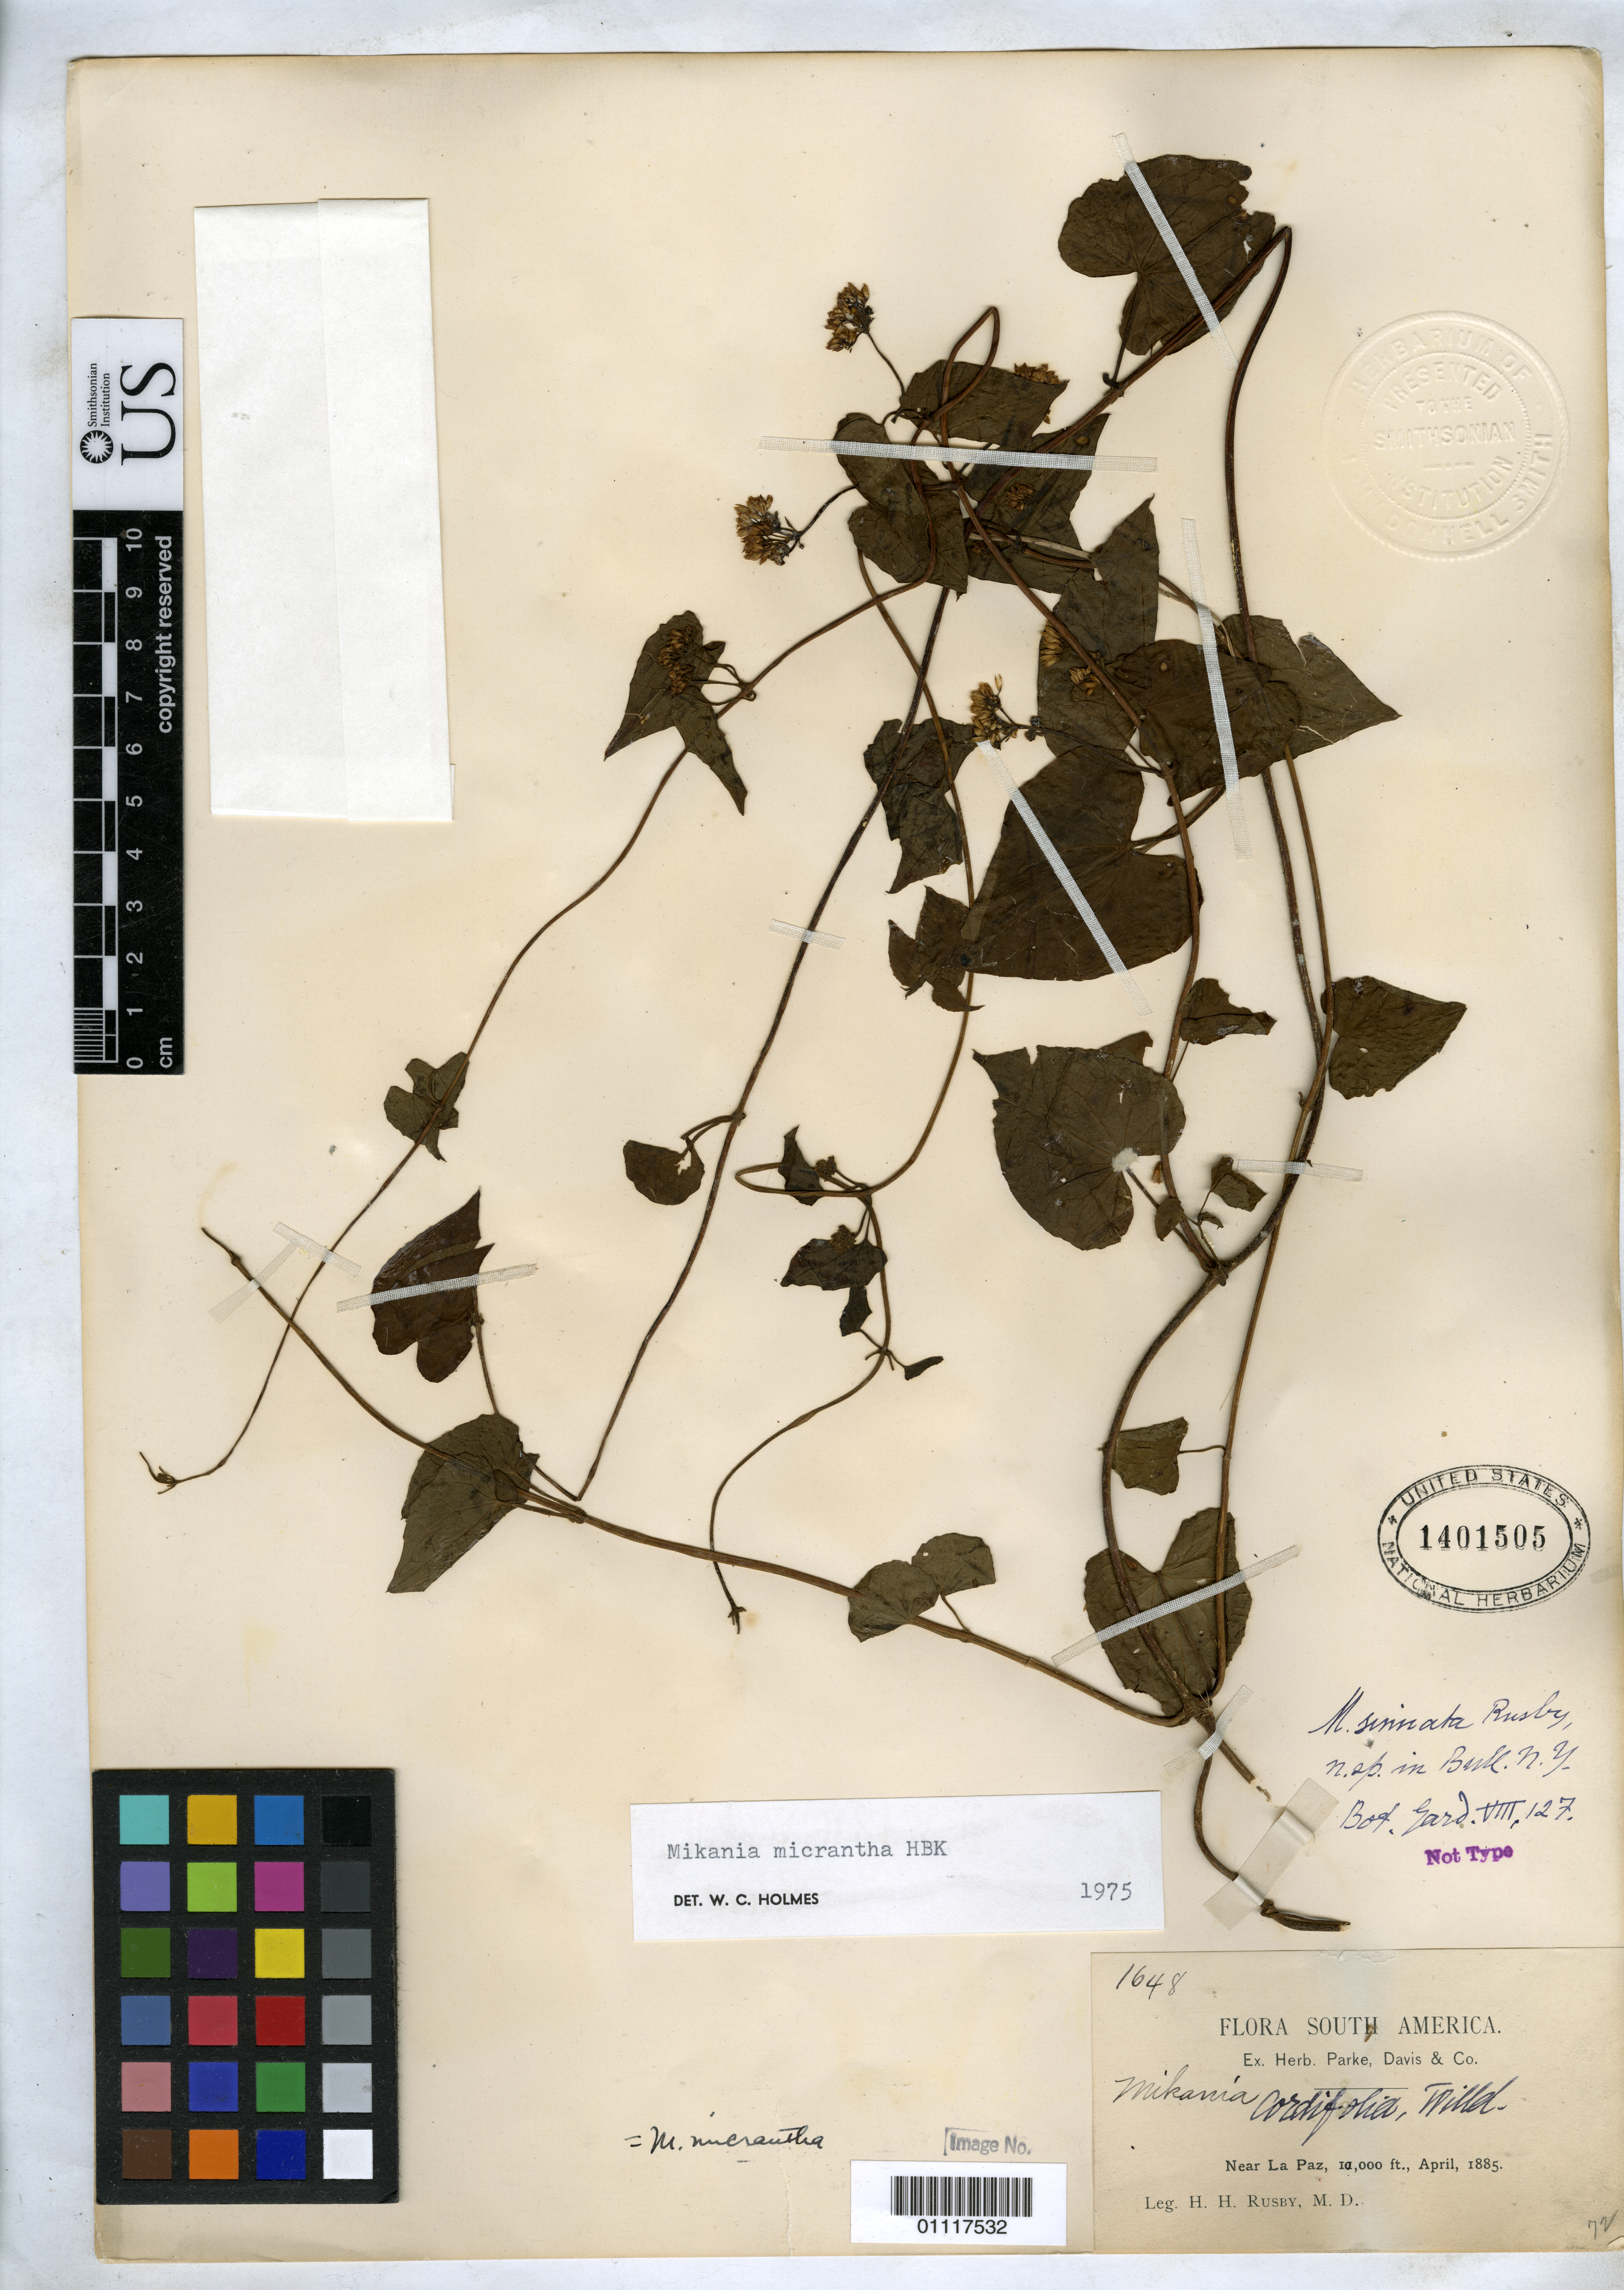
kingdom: Plantae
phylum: Tracheophyta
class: Magnoliopsida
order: Asterales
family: Asteraceae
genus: Mikania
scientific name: Mikania sinuata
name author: Rusby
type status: Syntype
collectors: H. H. Rusby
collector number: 1648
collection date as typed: Apr 1885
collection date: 1885-04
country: Bolivia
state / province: La Paz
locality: Near La Paz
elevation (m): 3048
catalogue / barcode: US 1401505